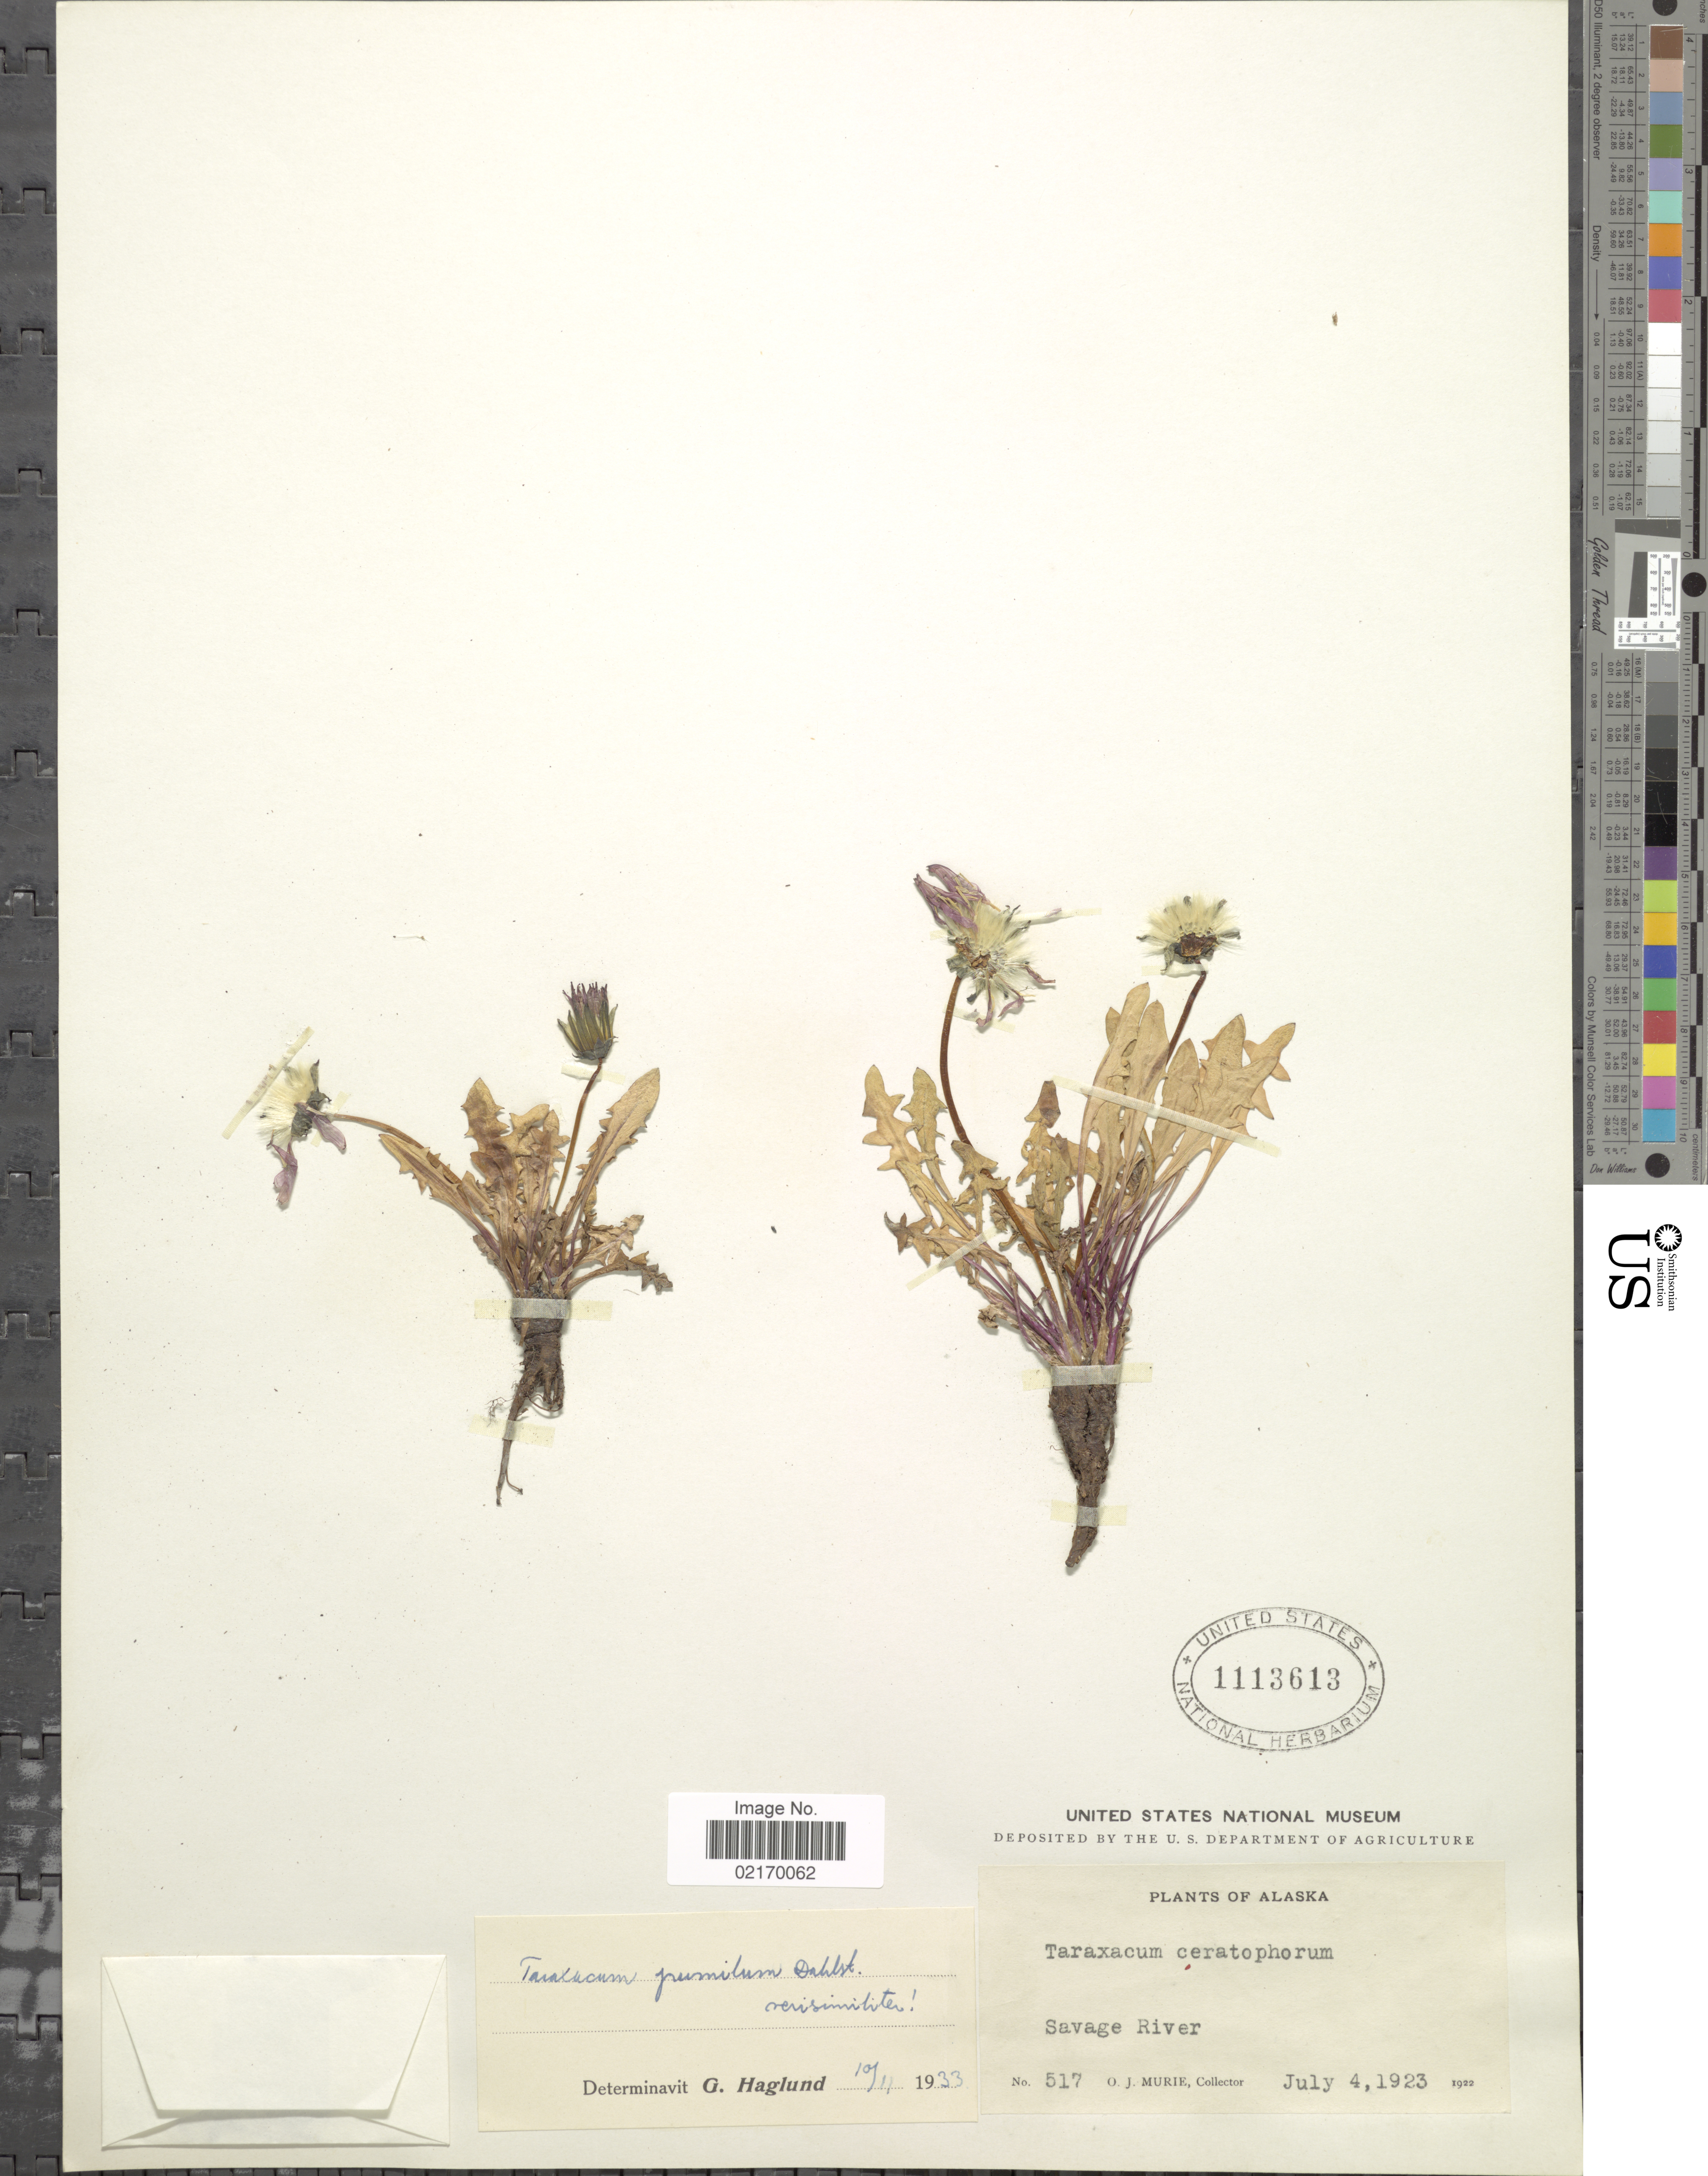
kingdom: Plantae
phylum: Tracheophyta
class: Magnoliopsida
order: Asterales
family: Asteraceae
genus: Taraxacum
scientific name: Taraxacum holmenianum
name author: Sahlin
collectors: O. Murie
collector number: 517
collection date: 1923-07-04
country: United States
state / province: Alaska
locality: Savage River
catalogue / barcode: US 1113613